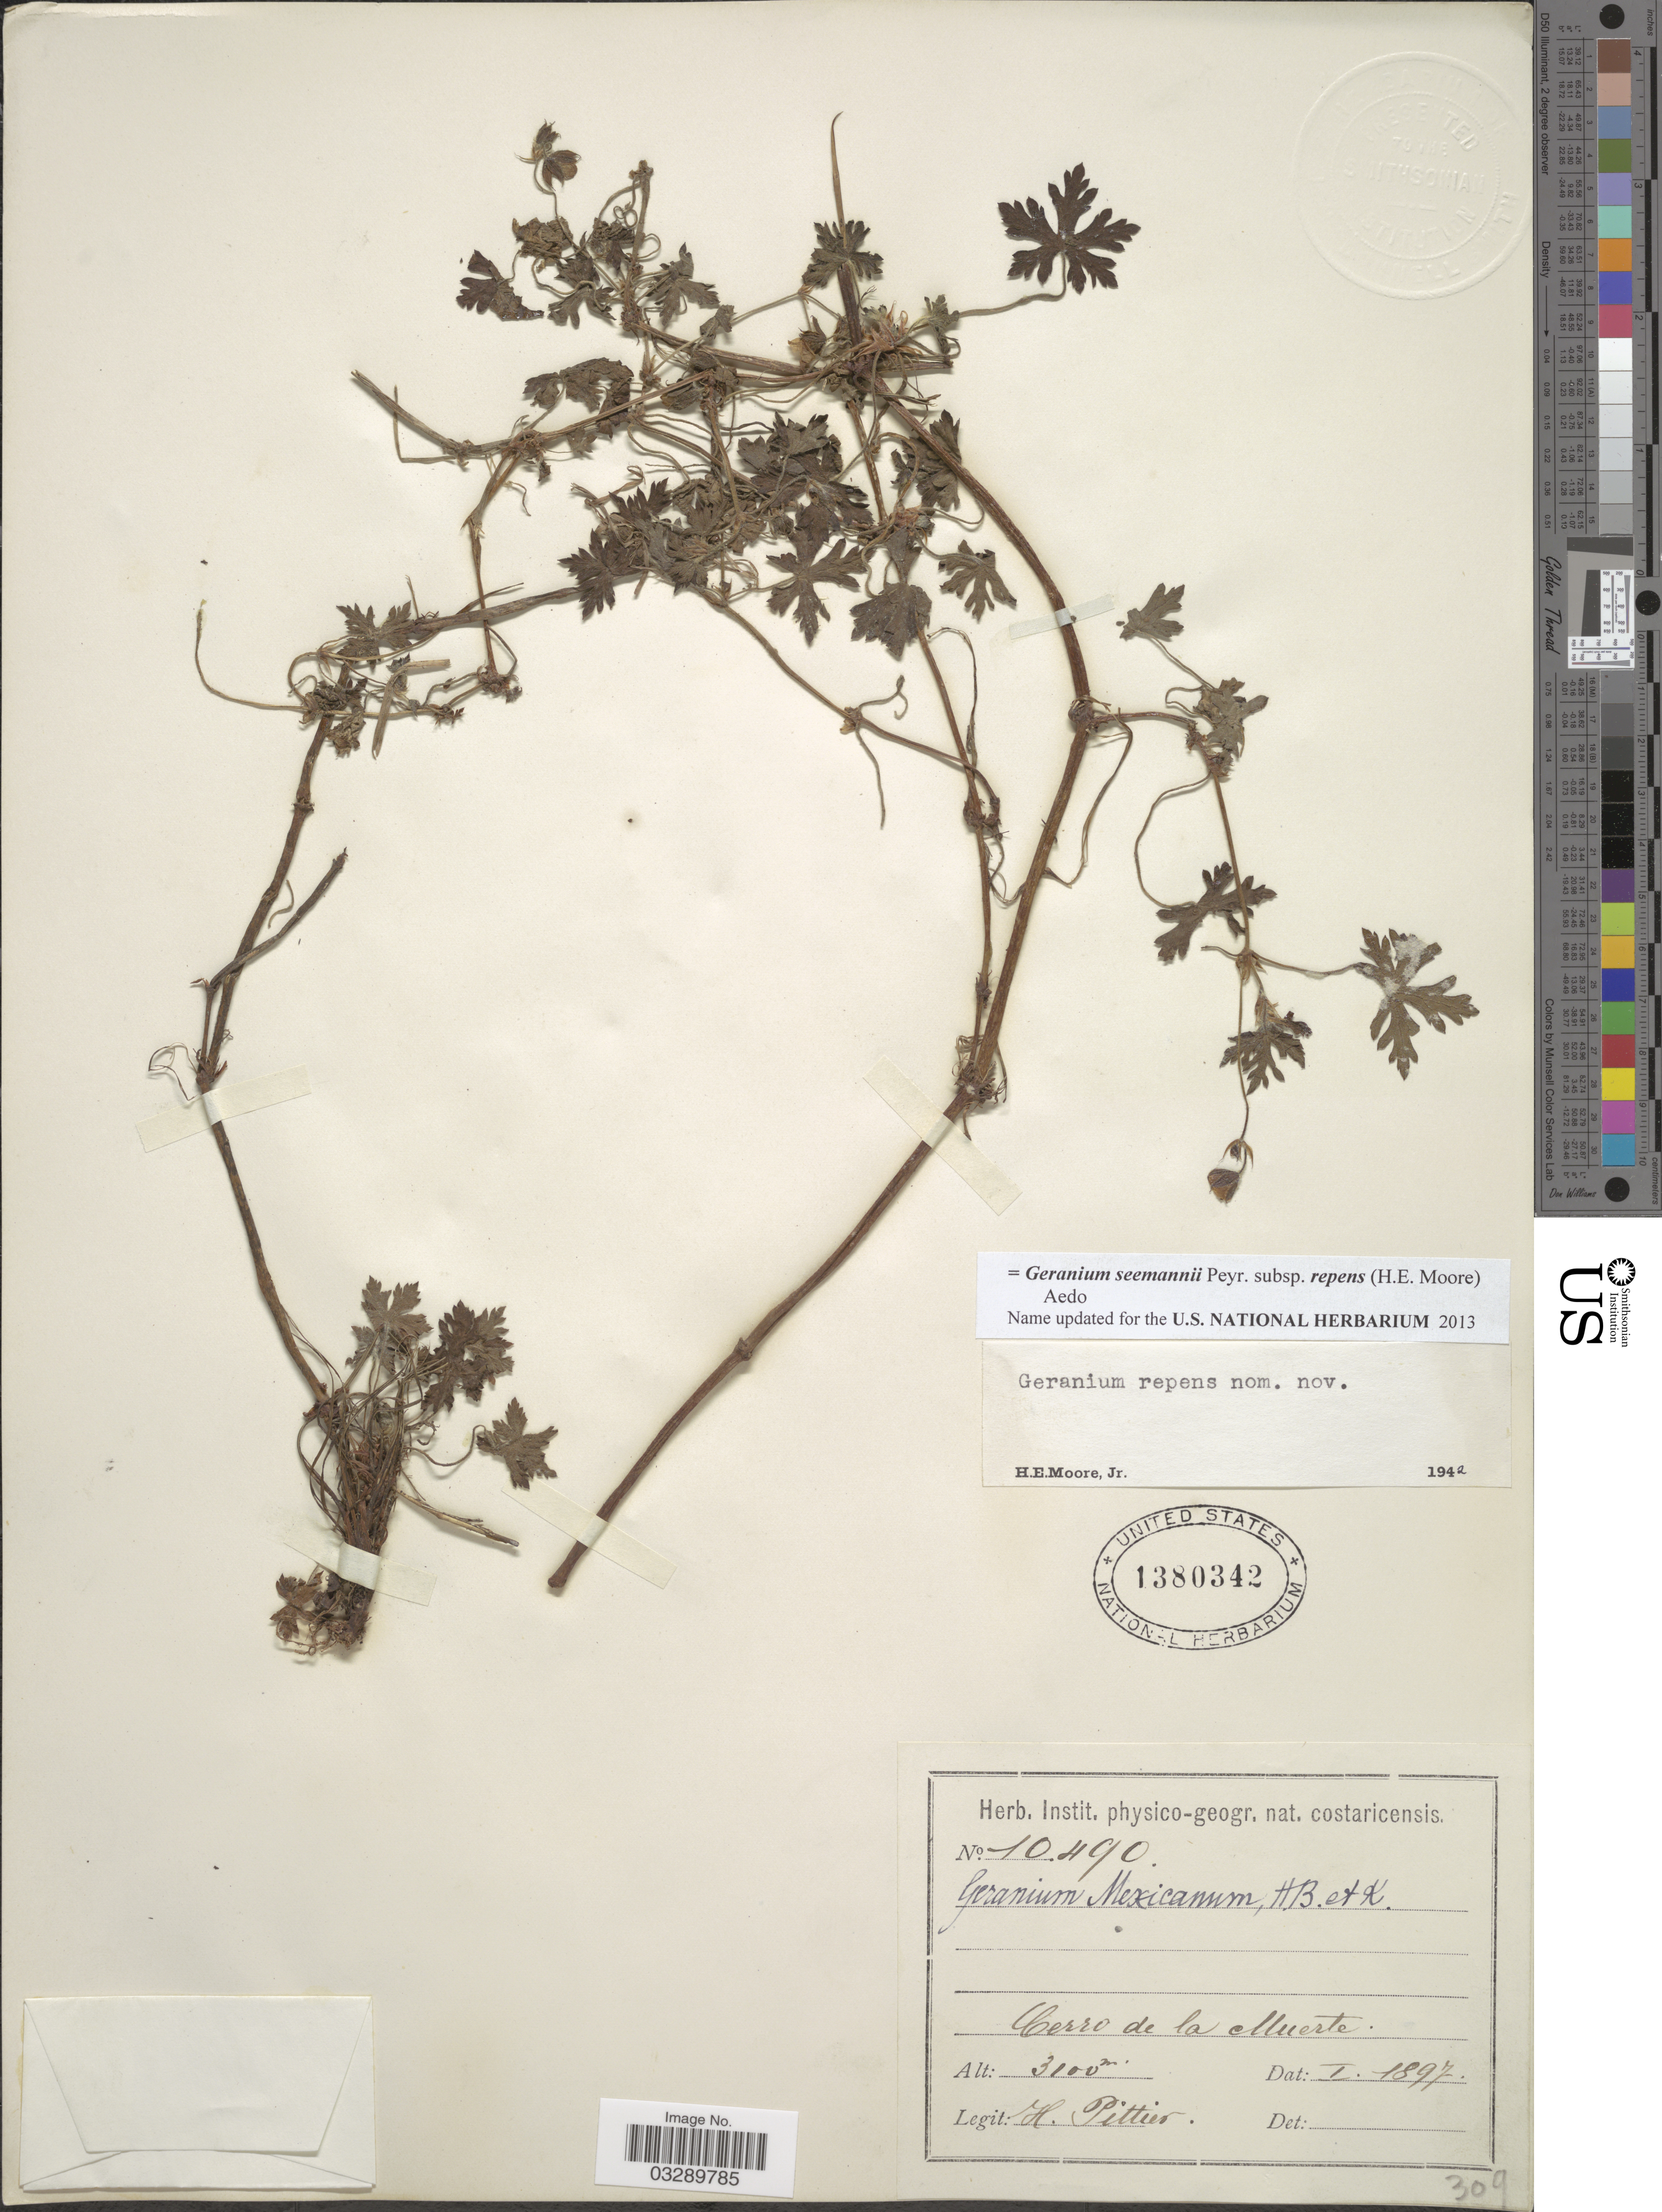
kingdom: Plantae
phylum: Tracheophyta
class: Magnoliopsida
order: Geraniales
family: Geraniaceae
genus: Geranium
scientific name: Geranium seemannii subsp. repens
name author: (H.E. Moore) Aedo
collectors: H. F. Pittier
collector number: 10490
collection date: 1897-01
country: Costa Rica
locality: Cerro de la Muerte.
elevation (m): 3100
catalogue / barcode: US 1380342